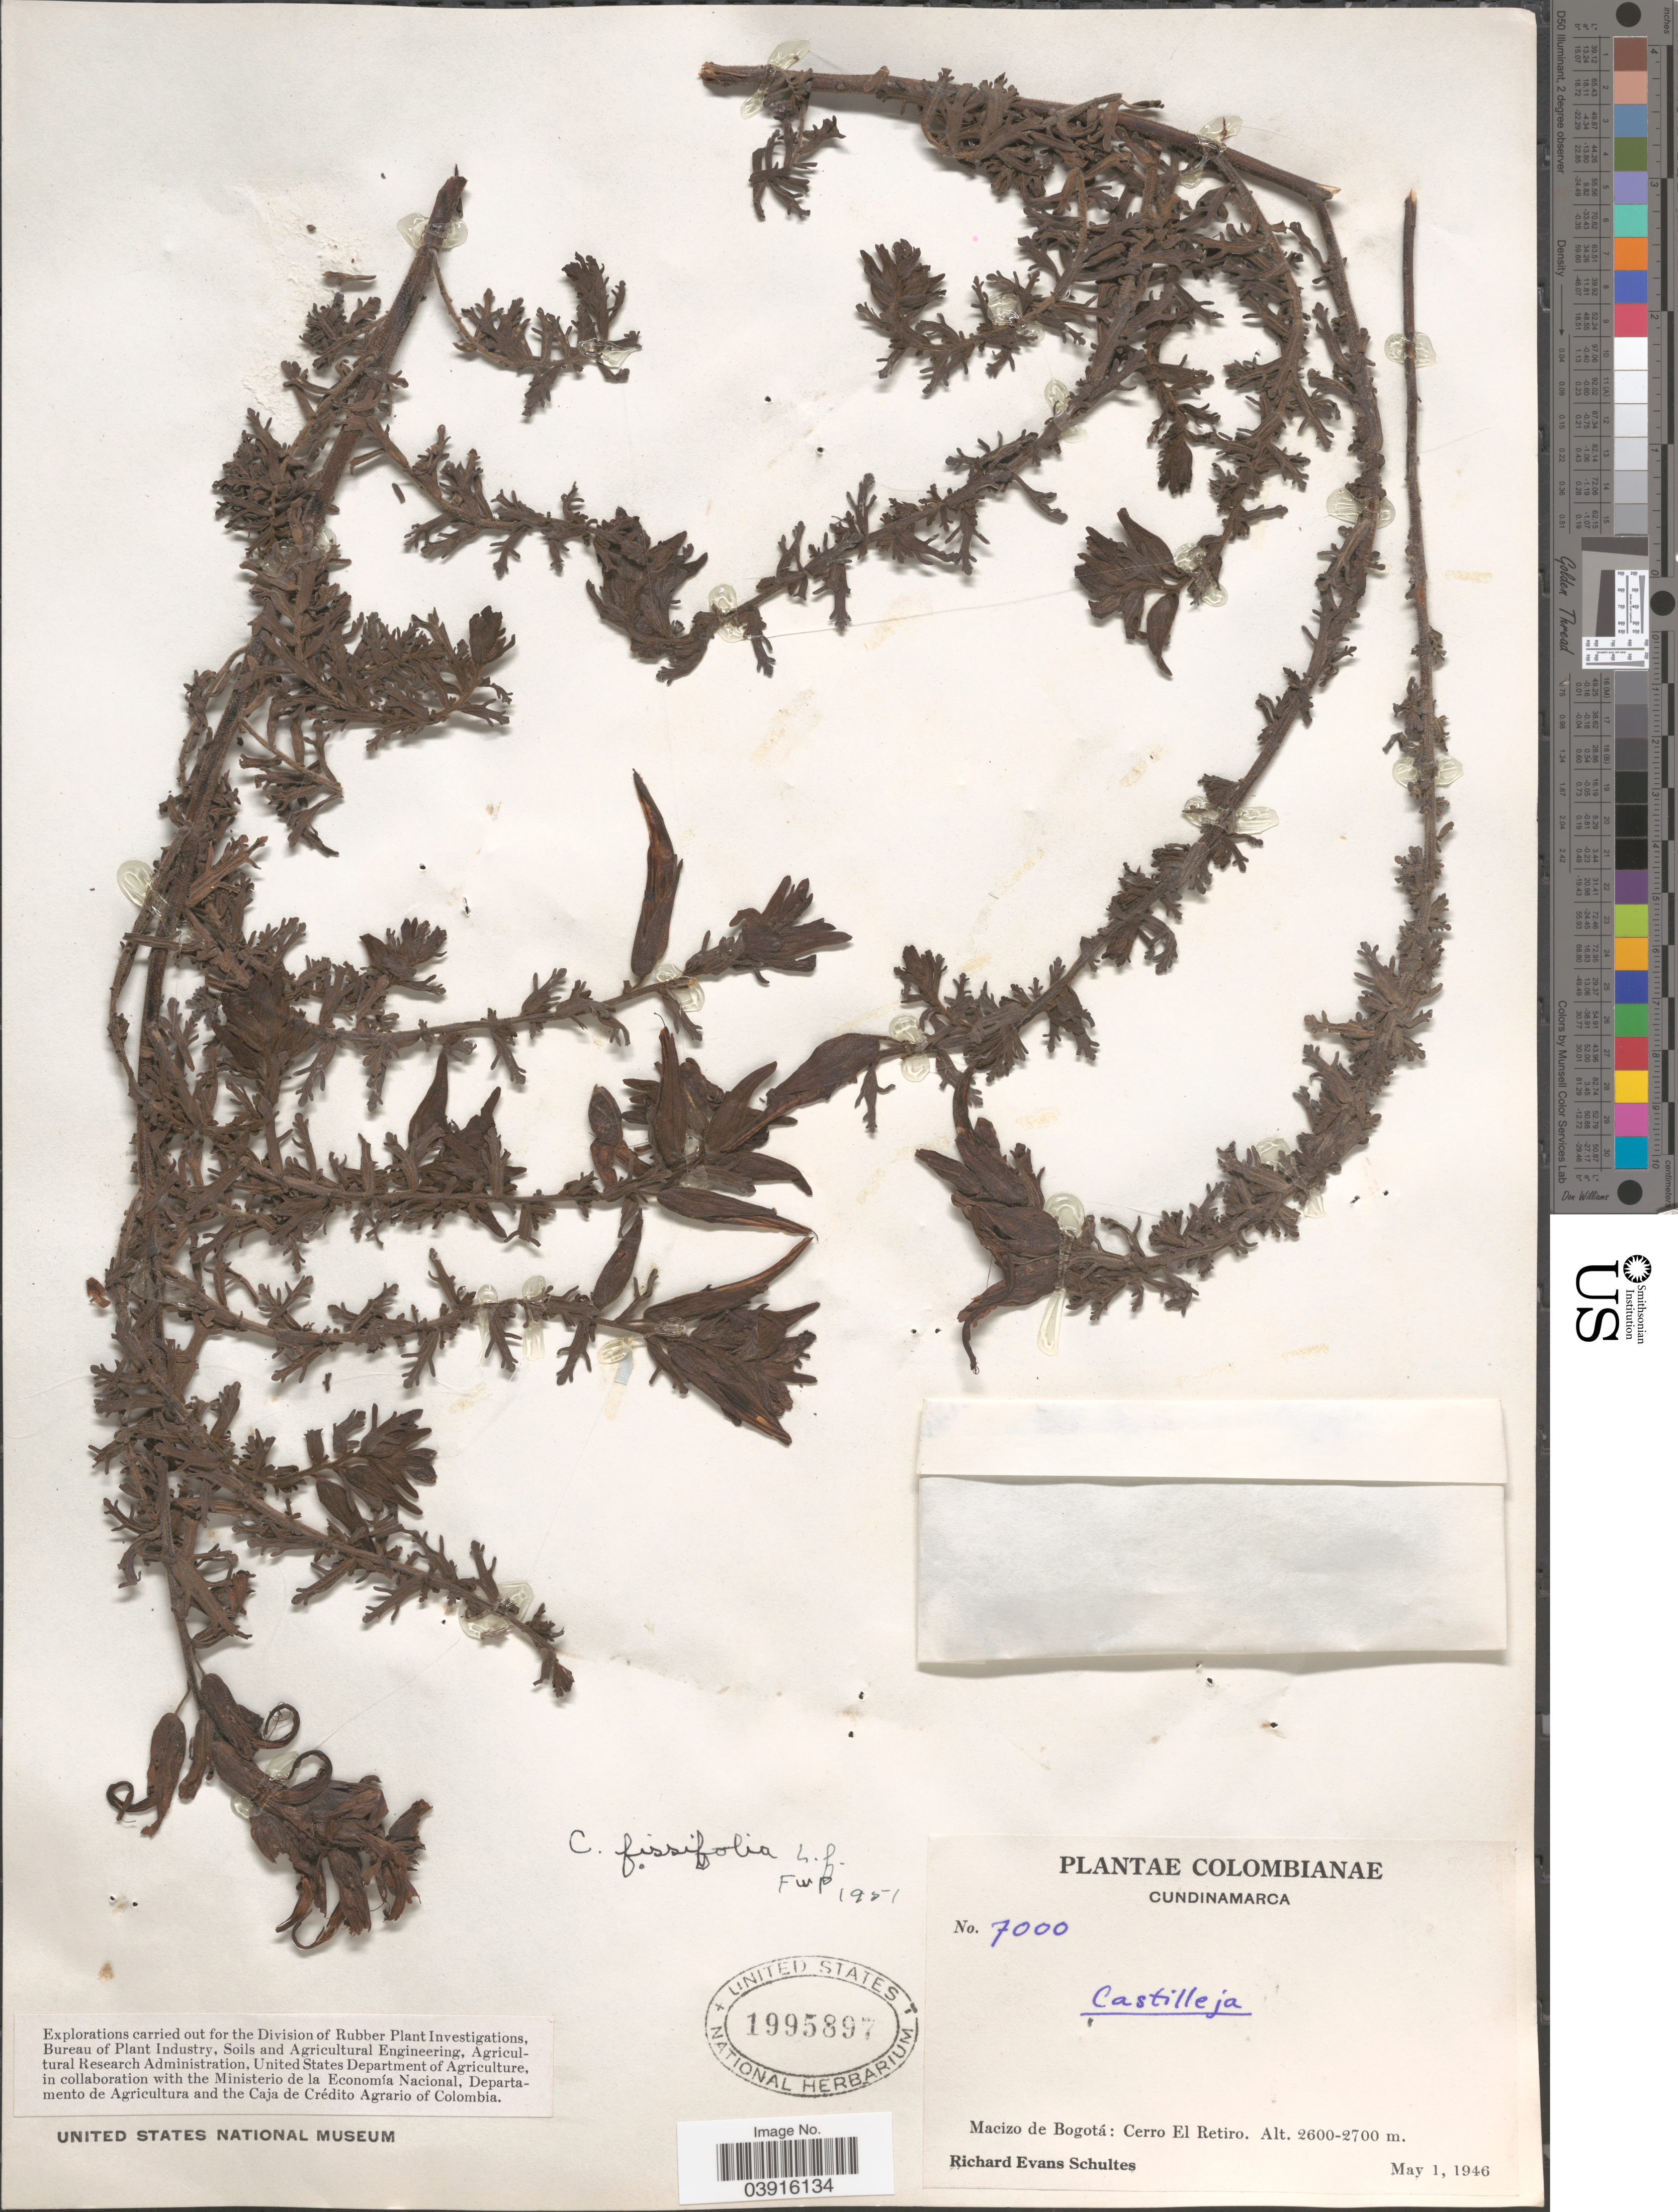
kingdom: Plantae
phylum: Tracheophyta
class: Magnoliopsida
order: Lamiales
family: Orobanchaceae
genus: Castilleja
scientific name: Castilleja fissifolia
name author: L. f.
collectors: R. E. Schultes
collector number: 7000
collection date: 1946-05-01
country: Colombia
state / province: Cundinamarca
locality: Macizo de Bogotá: Cerro El Retiro.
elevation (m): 2600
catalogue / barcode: US 1995897